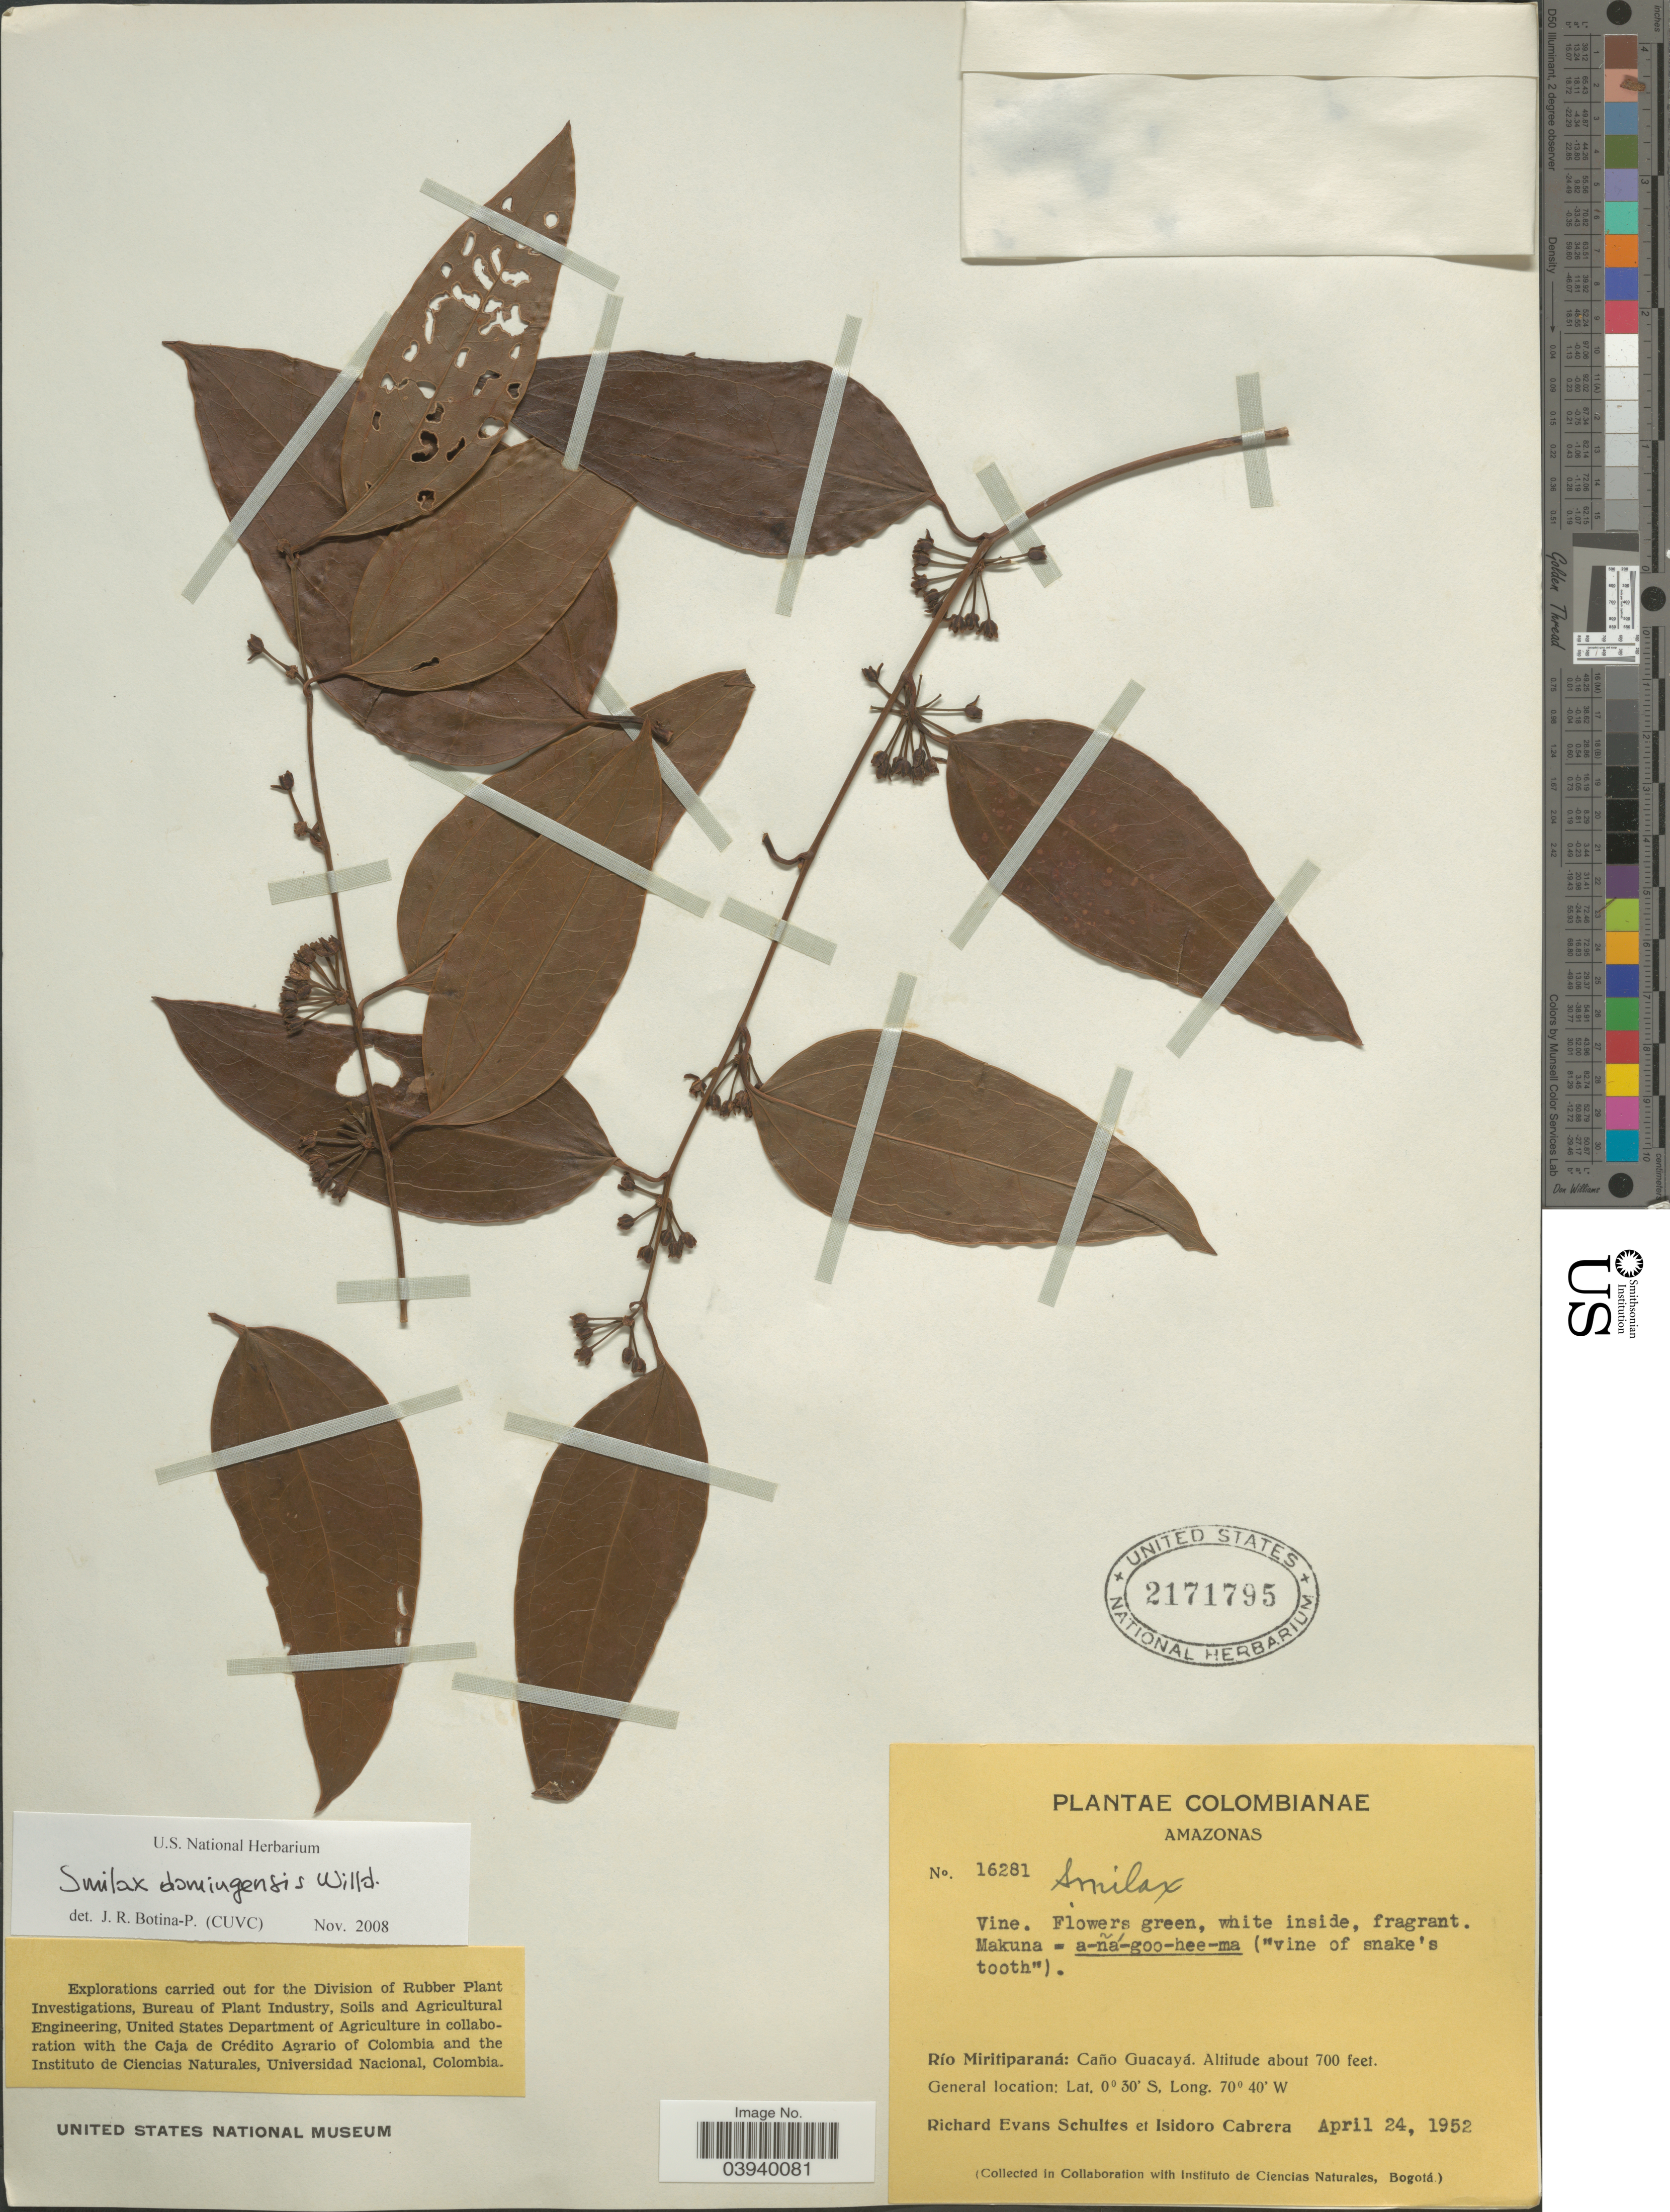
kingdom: Plantae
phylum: Tracheophyta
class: Liliopsida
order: Liliales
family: Smilacaceae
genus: Smilax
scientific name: Smilax domingensis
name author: Willd.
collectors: R. E. Schultes & I. Cabrera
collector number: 16281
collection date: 1952-04-24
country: Colombia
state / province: Amazônas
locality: Río Miritiparaná: Caño Guayacá.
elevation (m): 213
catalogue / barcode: US 2171795